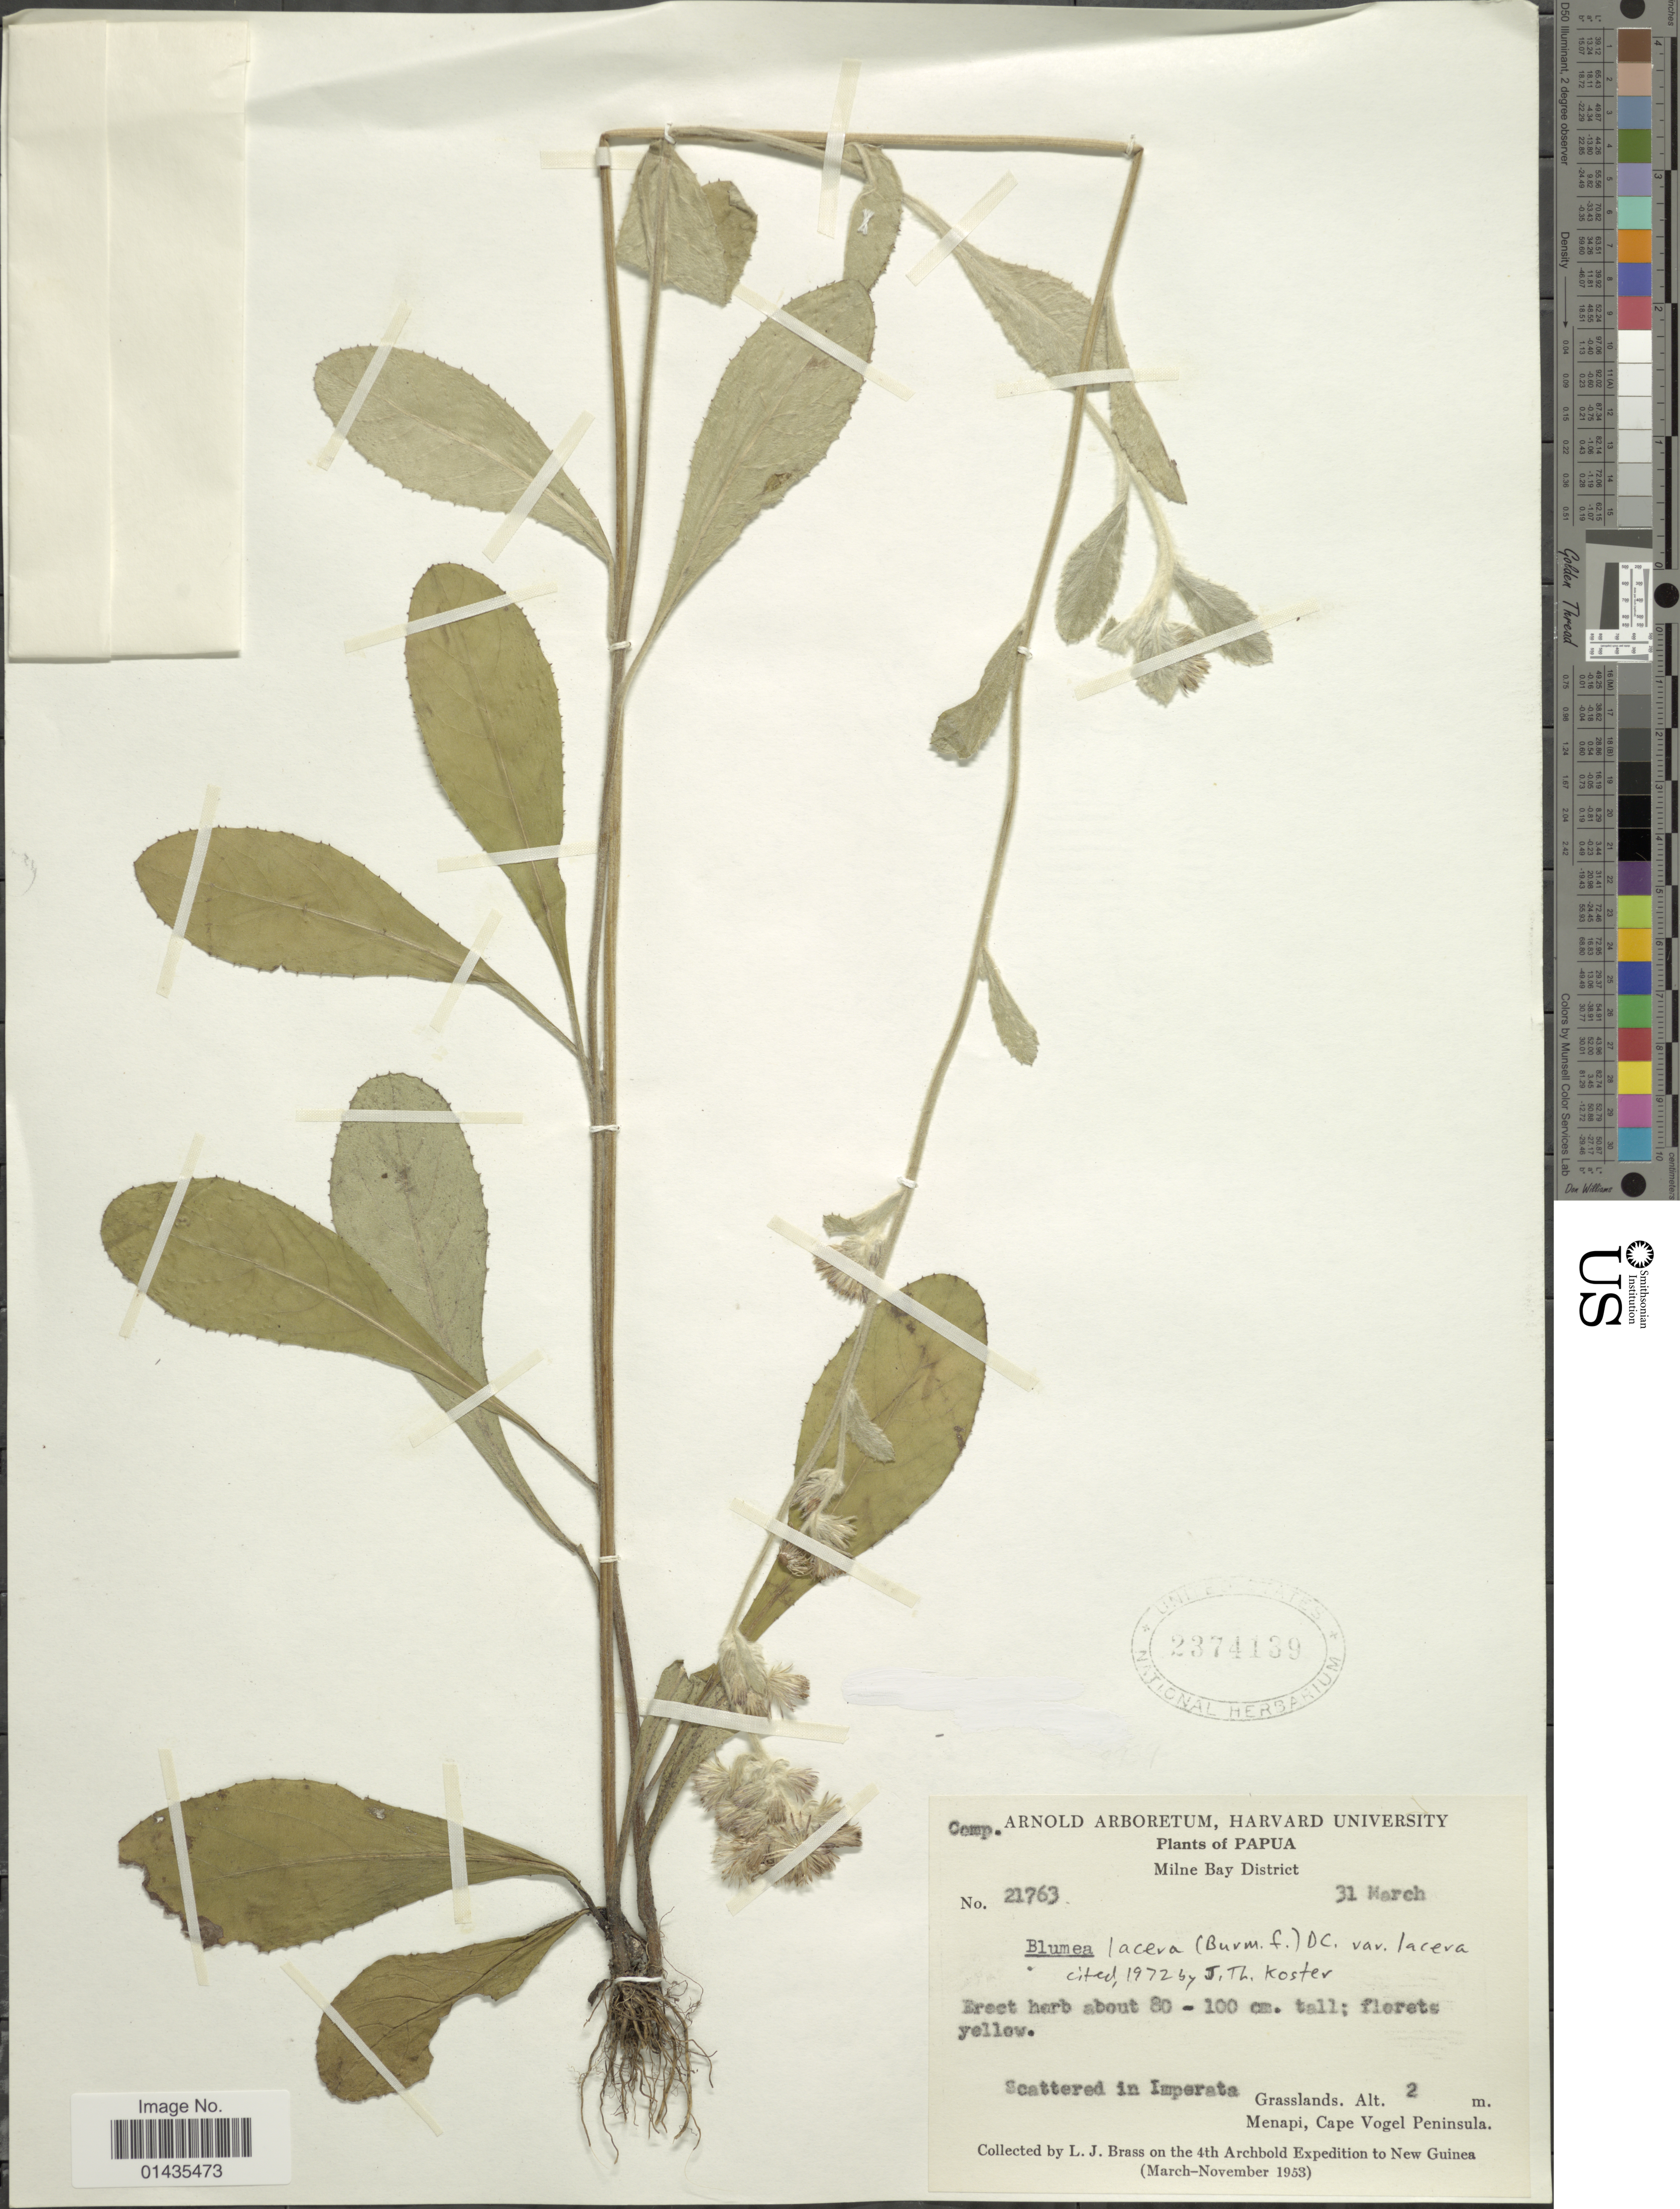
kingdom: Plantae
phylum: Tracheophyta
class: Magnoliopsida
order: Asterales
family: Asteraceae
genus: Blumea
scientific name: Blumea lacera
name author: (Roxb.) DC.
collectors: L. J. Brass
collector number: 21763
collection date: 1953-03-31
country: Papua New Guinea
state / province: Milne Bay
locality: Papua, Imperata Grasslands, Menapi, Cape Vogel Peninsula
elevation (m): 2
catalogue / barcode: US 2374139